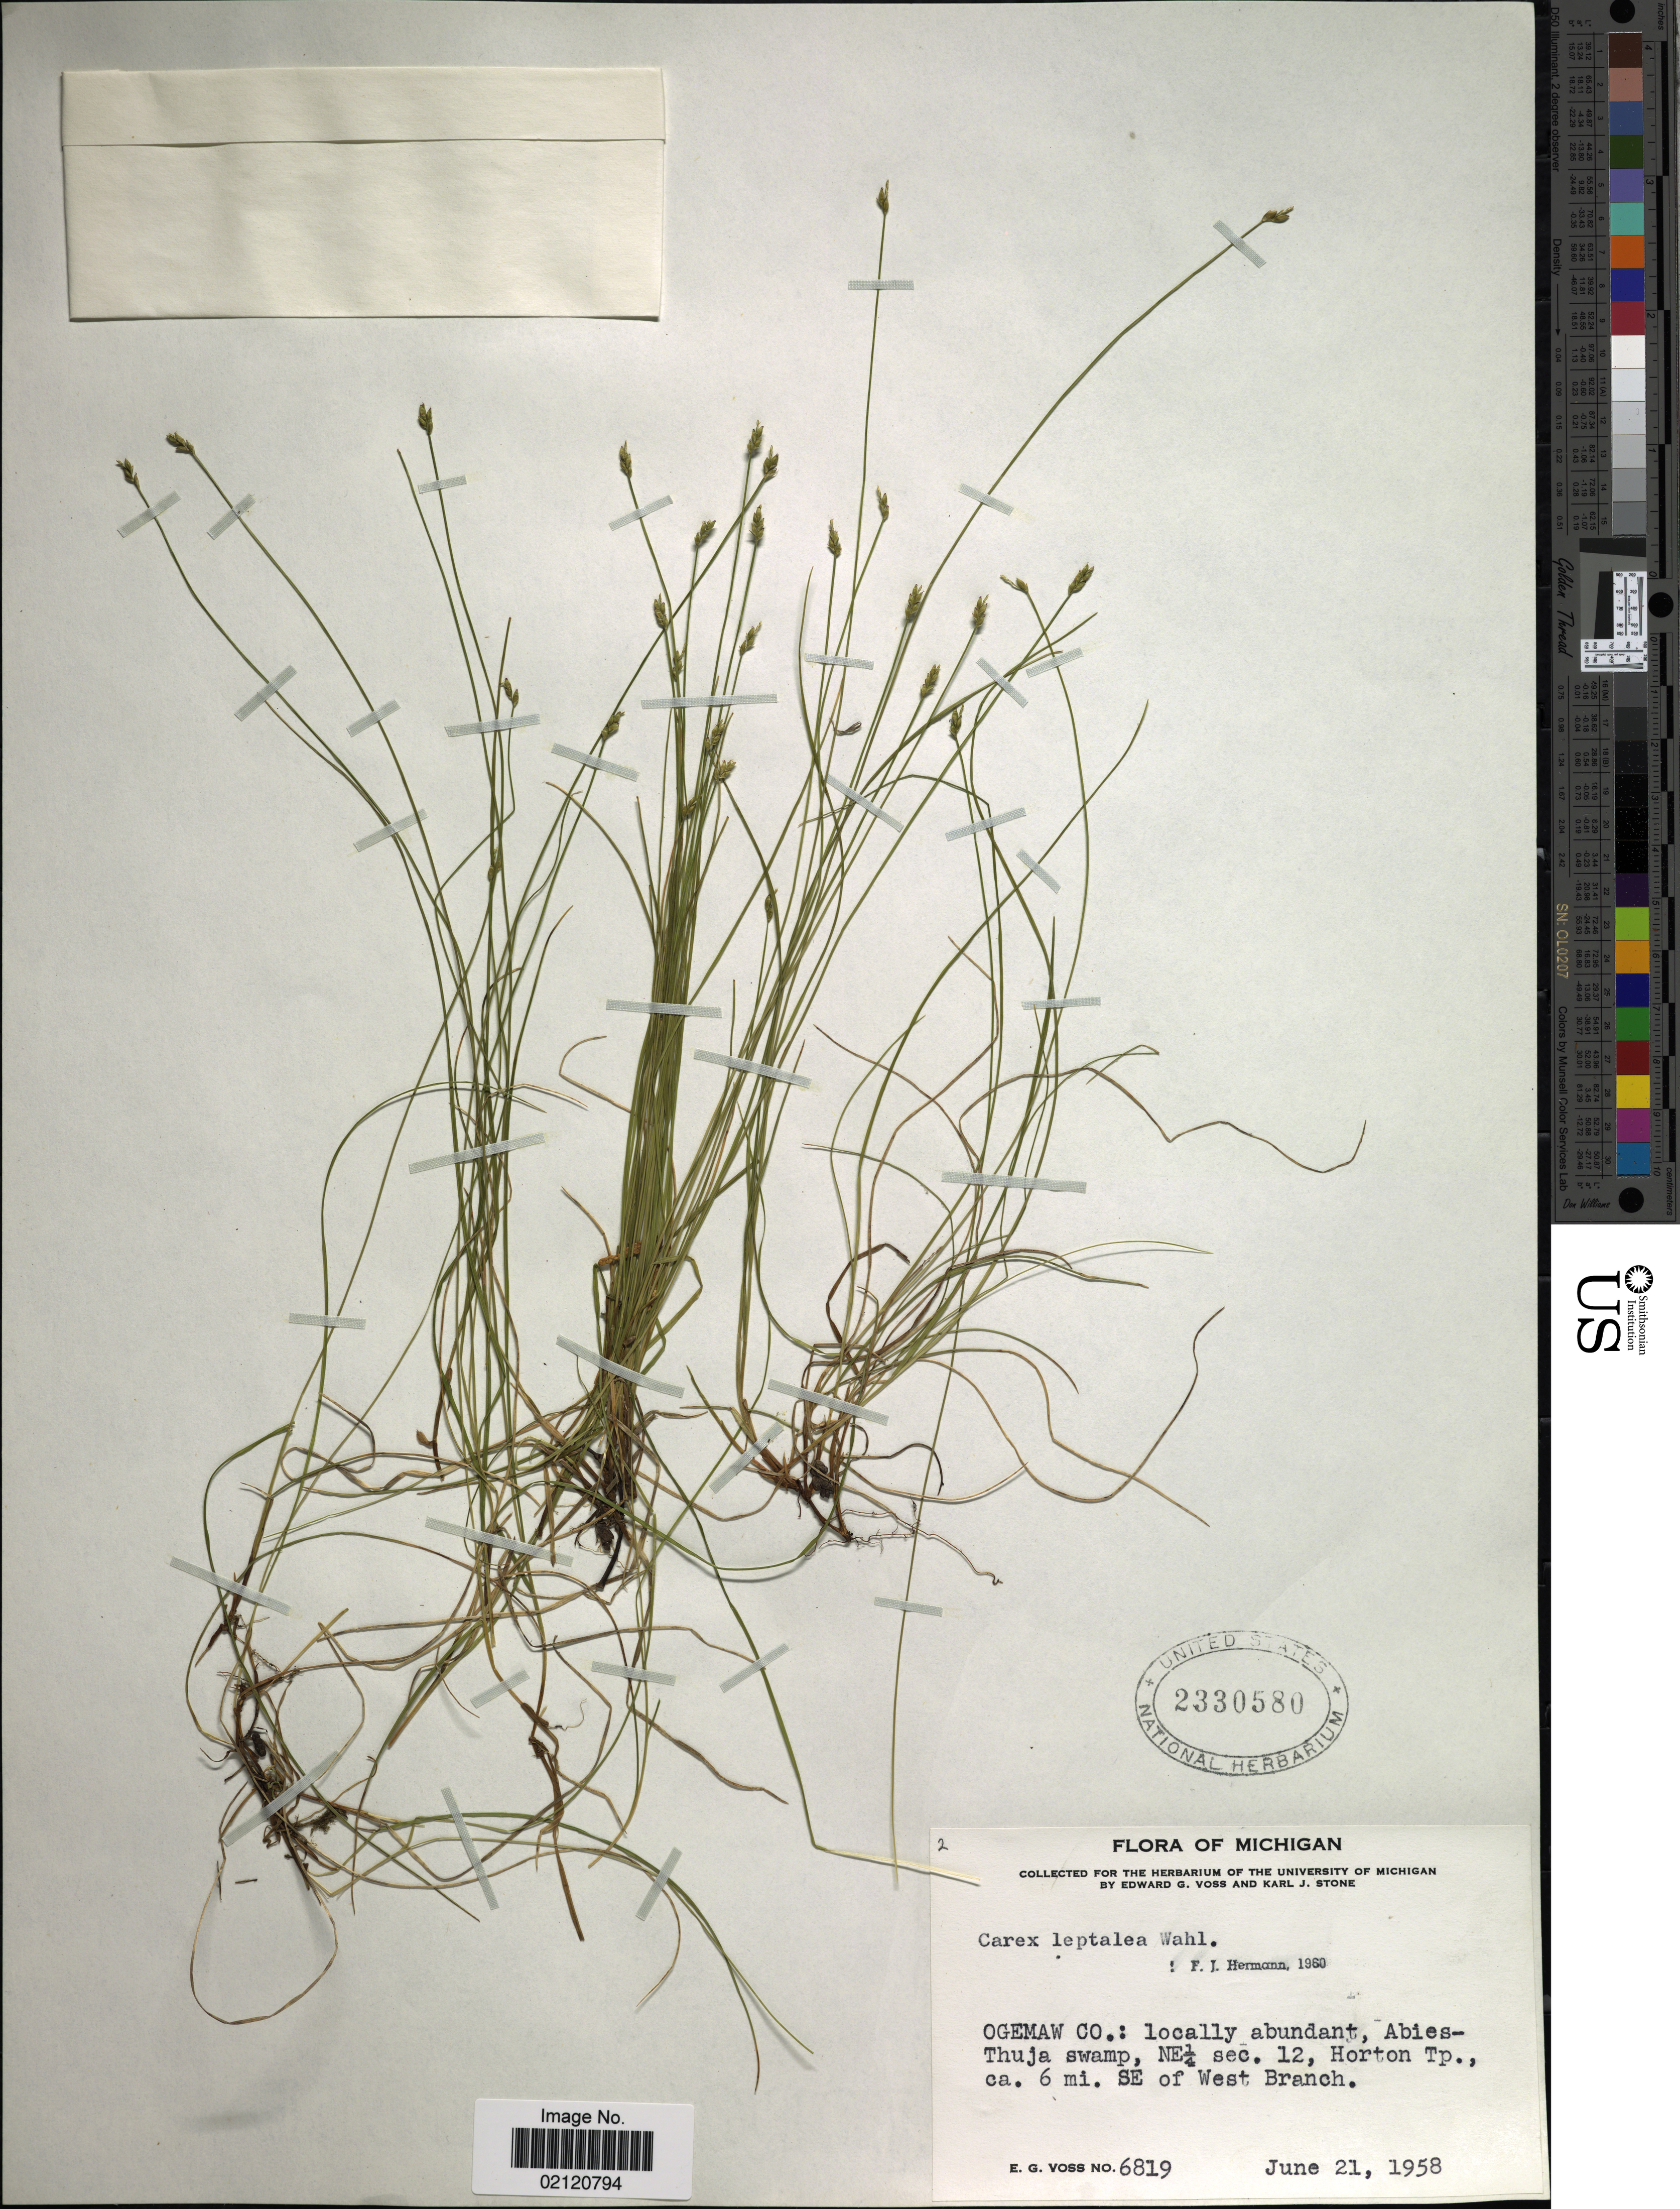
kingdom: Plantae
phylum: Tracheophyta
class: Liliopsida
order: Poales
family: Cyperaceae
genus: Carex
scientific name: Carex leptalea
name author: Wahlenb.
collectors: E. G. Voss & K. J. Stone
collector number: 6819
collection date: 1958-06-21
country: United States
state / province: Michigan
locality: Ogemaw Co.: Abies-Thuja swamp, NE ¼ sec. 12, Horton Tp., ca. 6 mi. SE of West Branch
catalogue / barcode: US 2330580